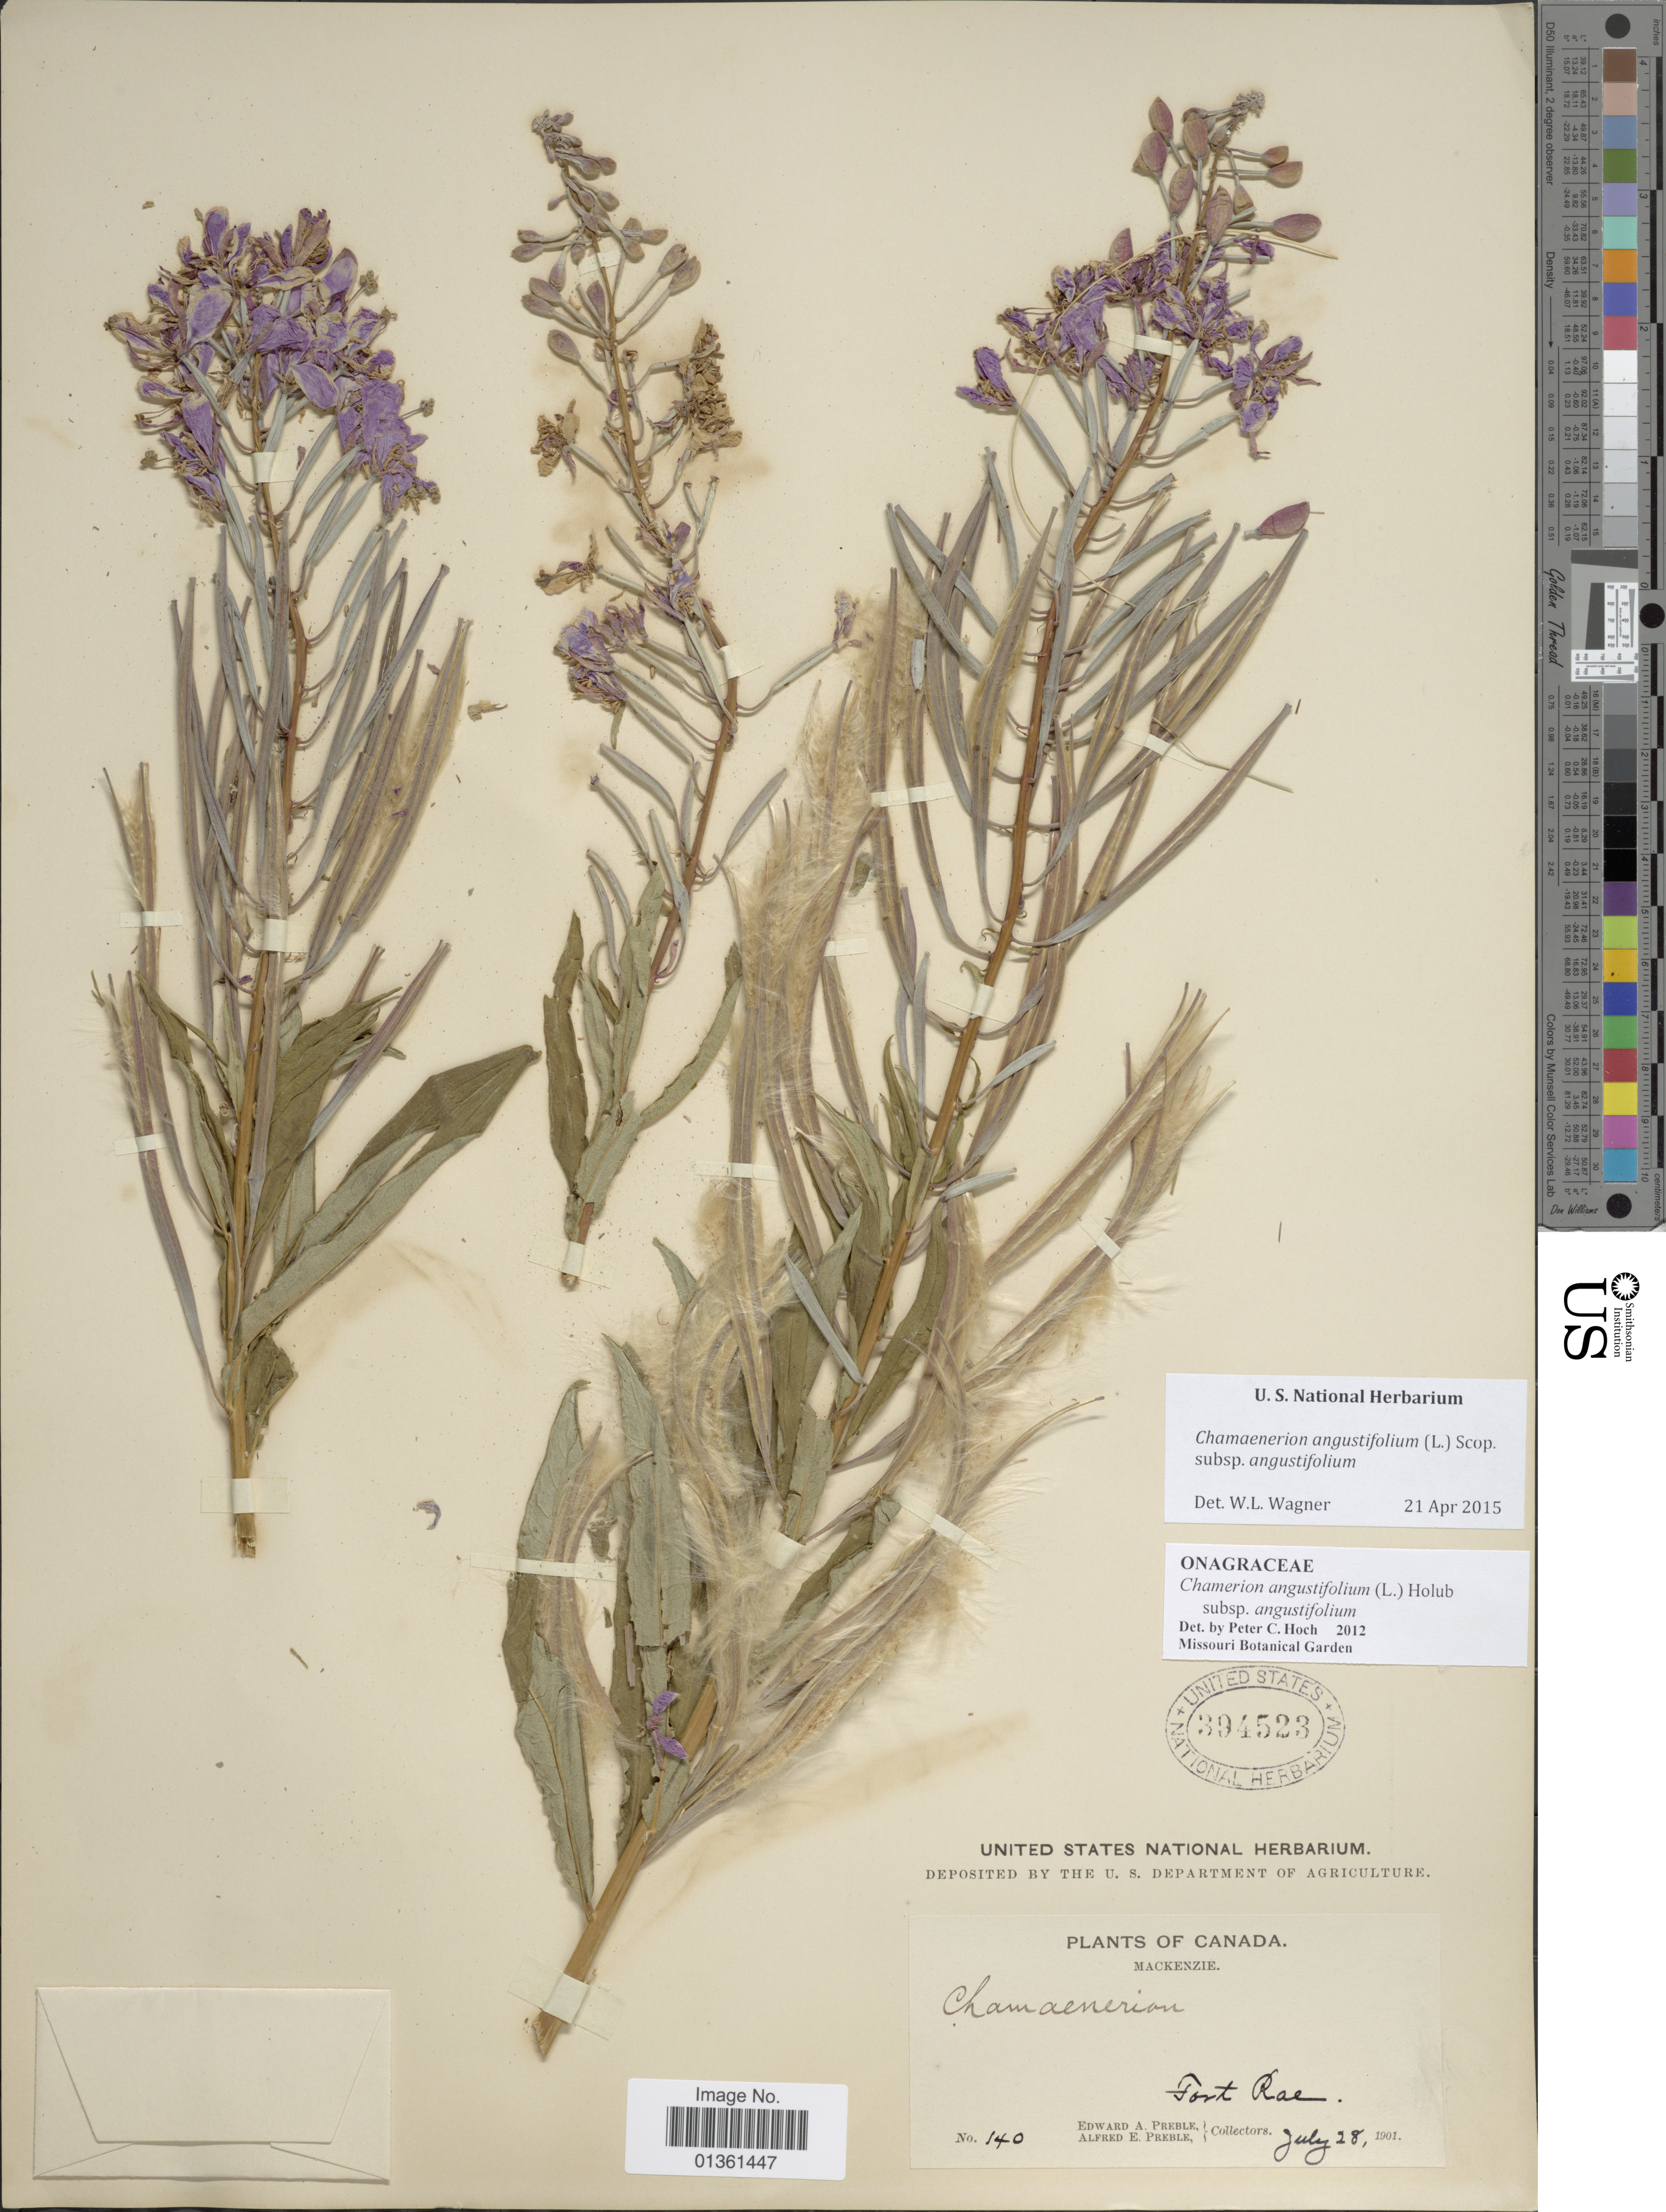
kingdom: Plantae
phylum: Tracheophyta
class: Magnoliopsida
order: Myrtales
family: Onagraceae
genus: Chamaenerion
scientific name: Chamaenerion angustifolium subsp. angustifolium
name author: (L.) Scop.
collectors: E. Preble & A. Preble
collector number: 140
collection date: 1901-07-28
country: Canada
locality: Mackenzie. Fort Rae.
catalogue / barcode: US 394523